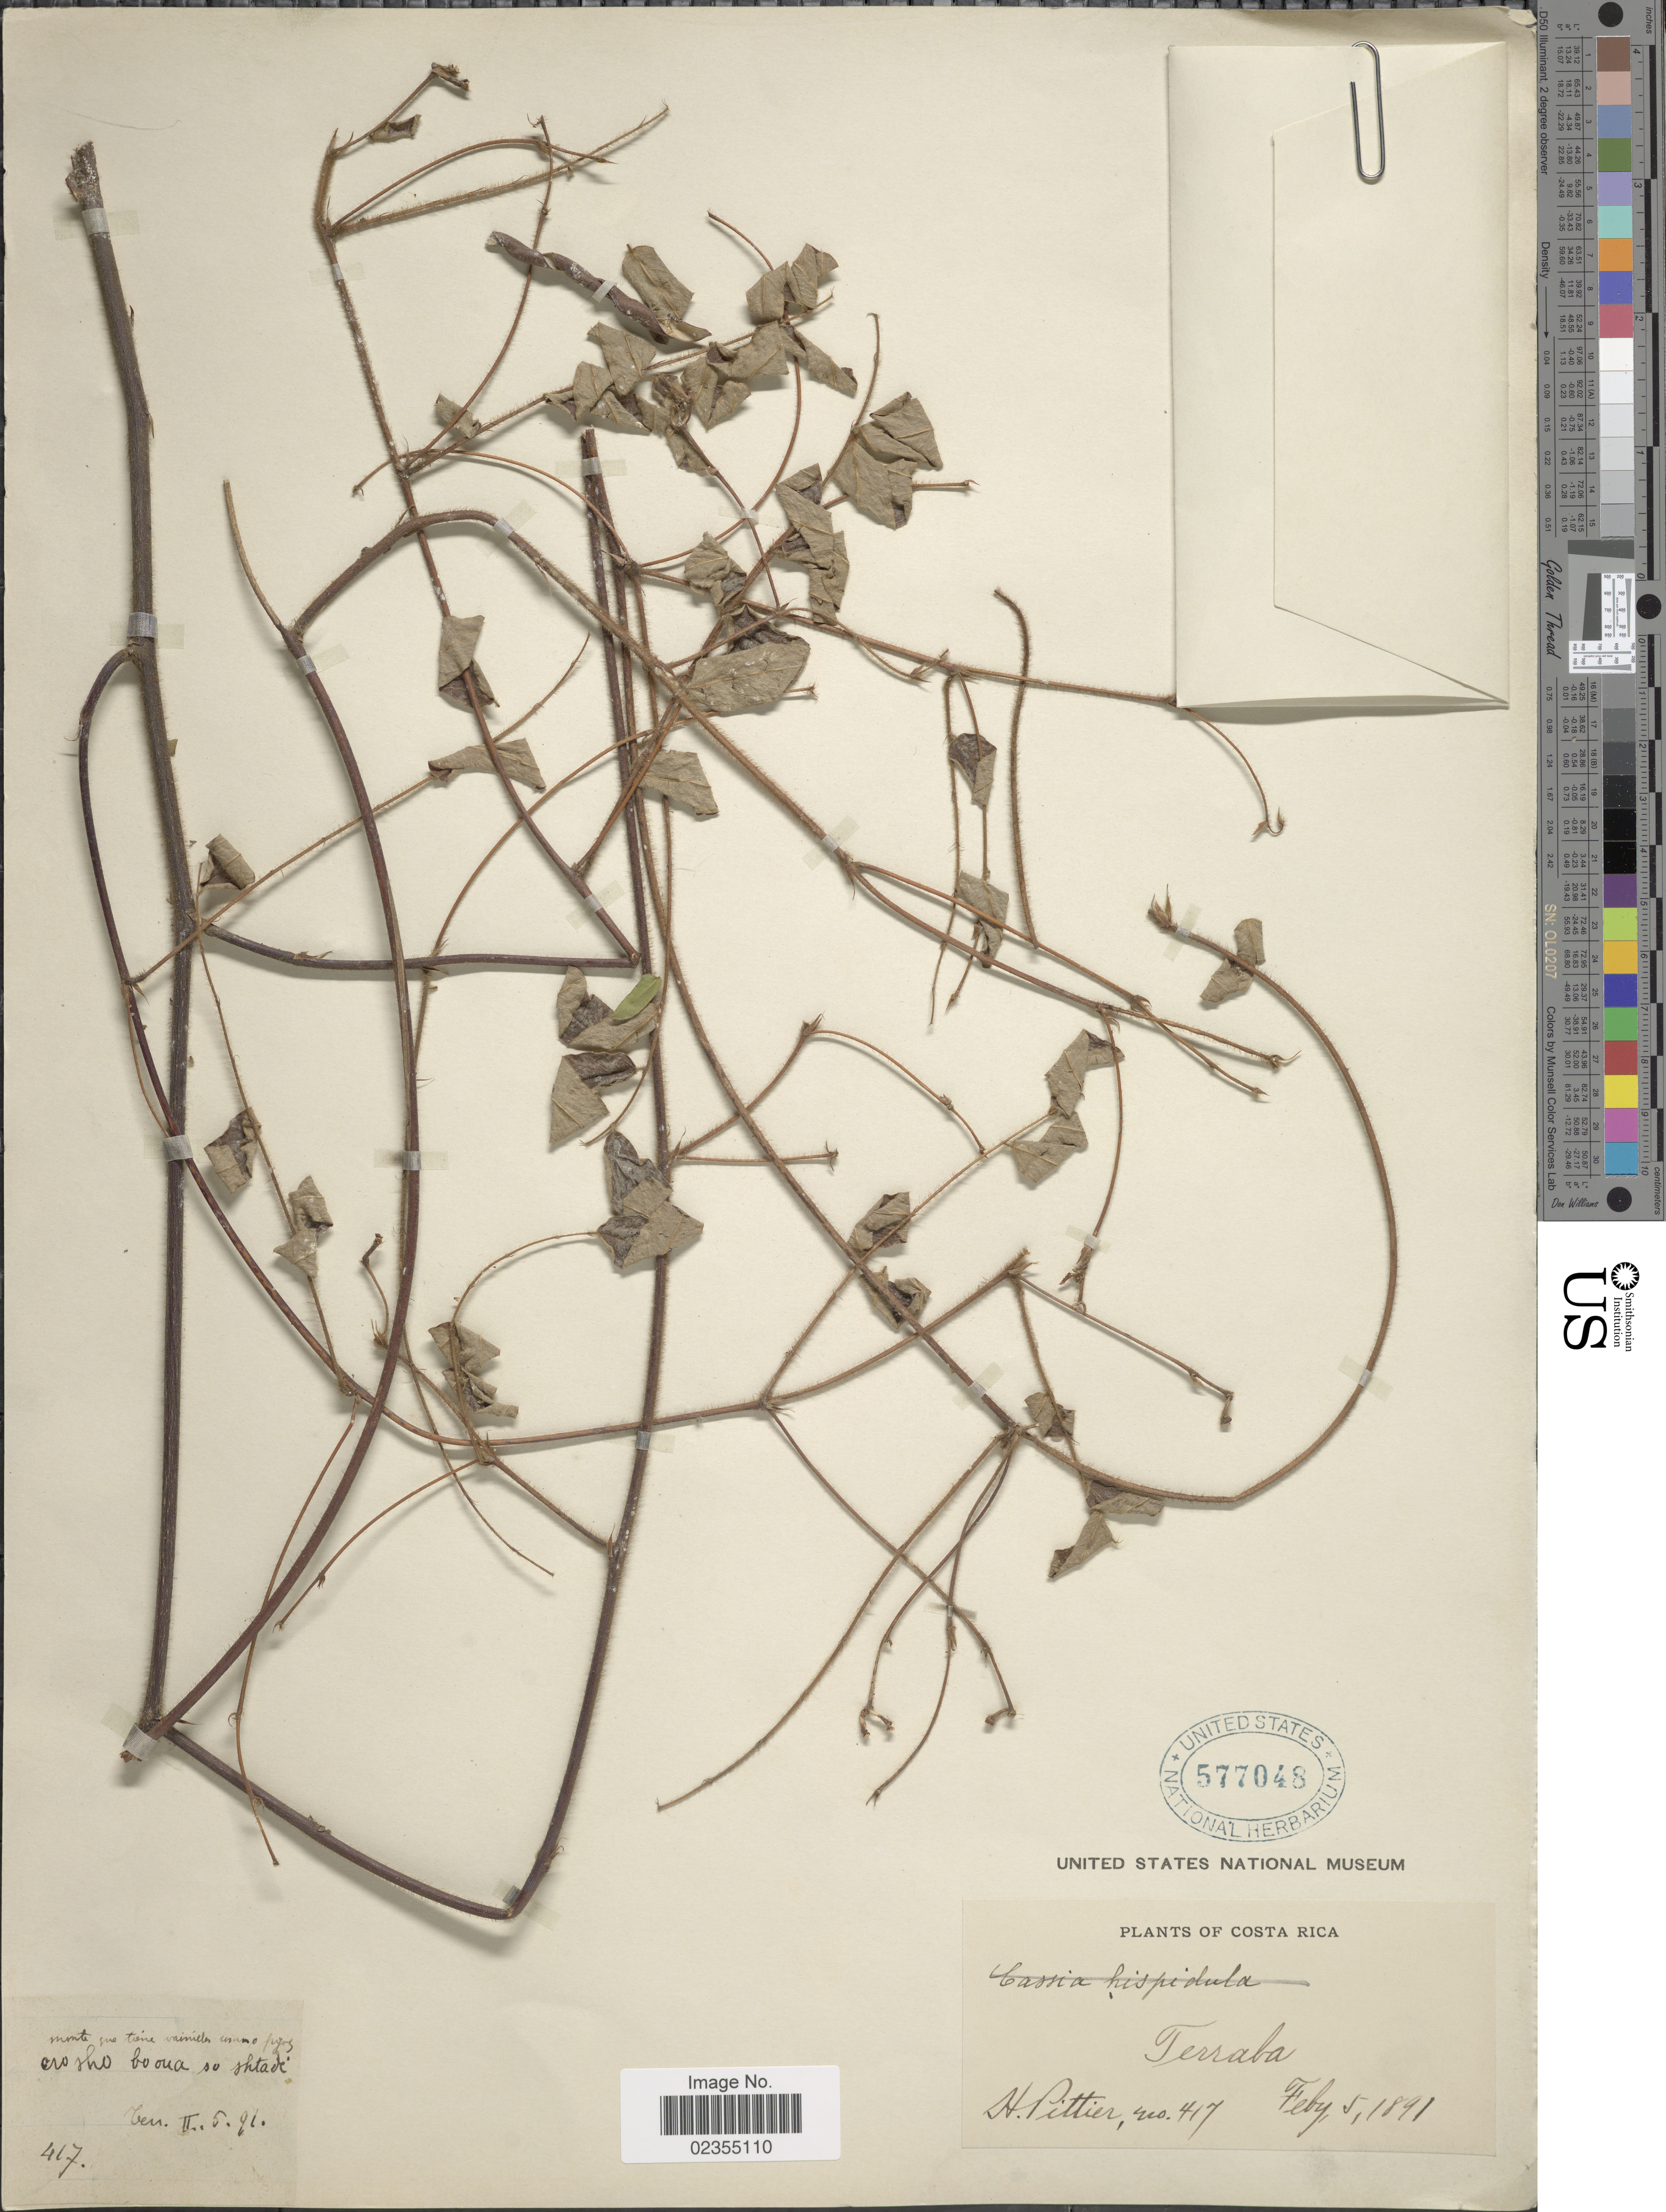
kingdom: Plantae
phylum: Tracheophyta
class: Magnoliopsida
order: Fabales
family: Fabaceae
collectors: H. F. Pittier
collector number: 417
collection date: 1891-02-05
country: Costa Rica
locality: Terraba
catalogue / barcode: US 577048